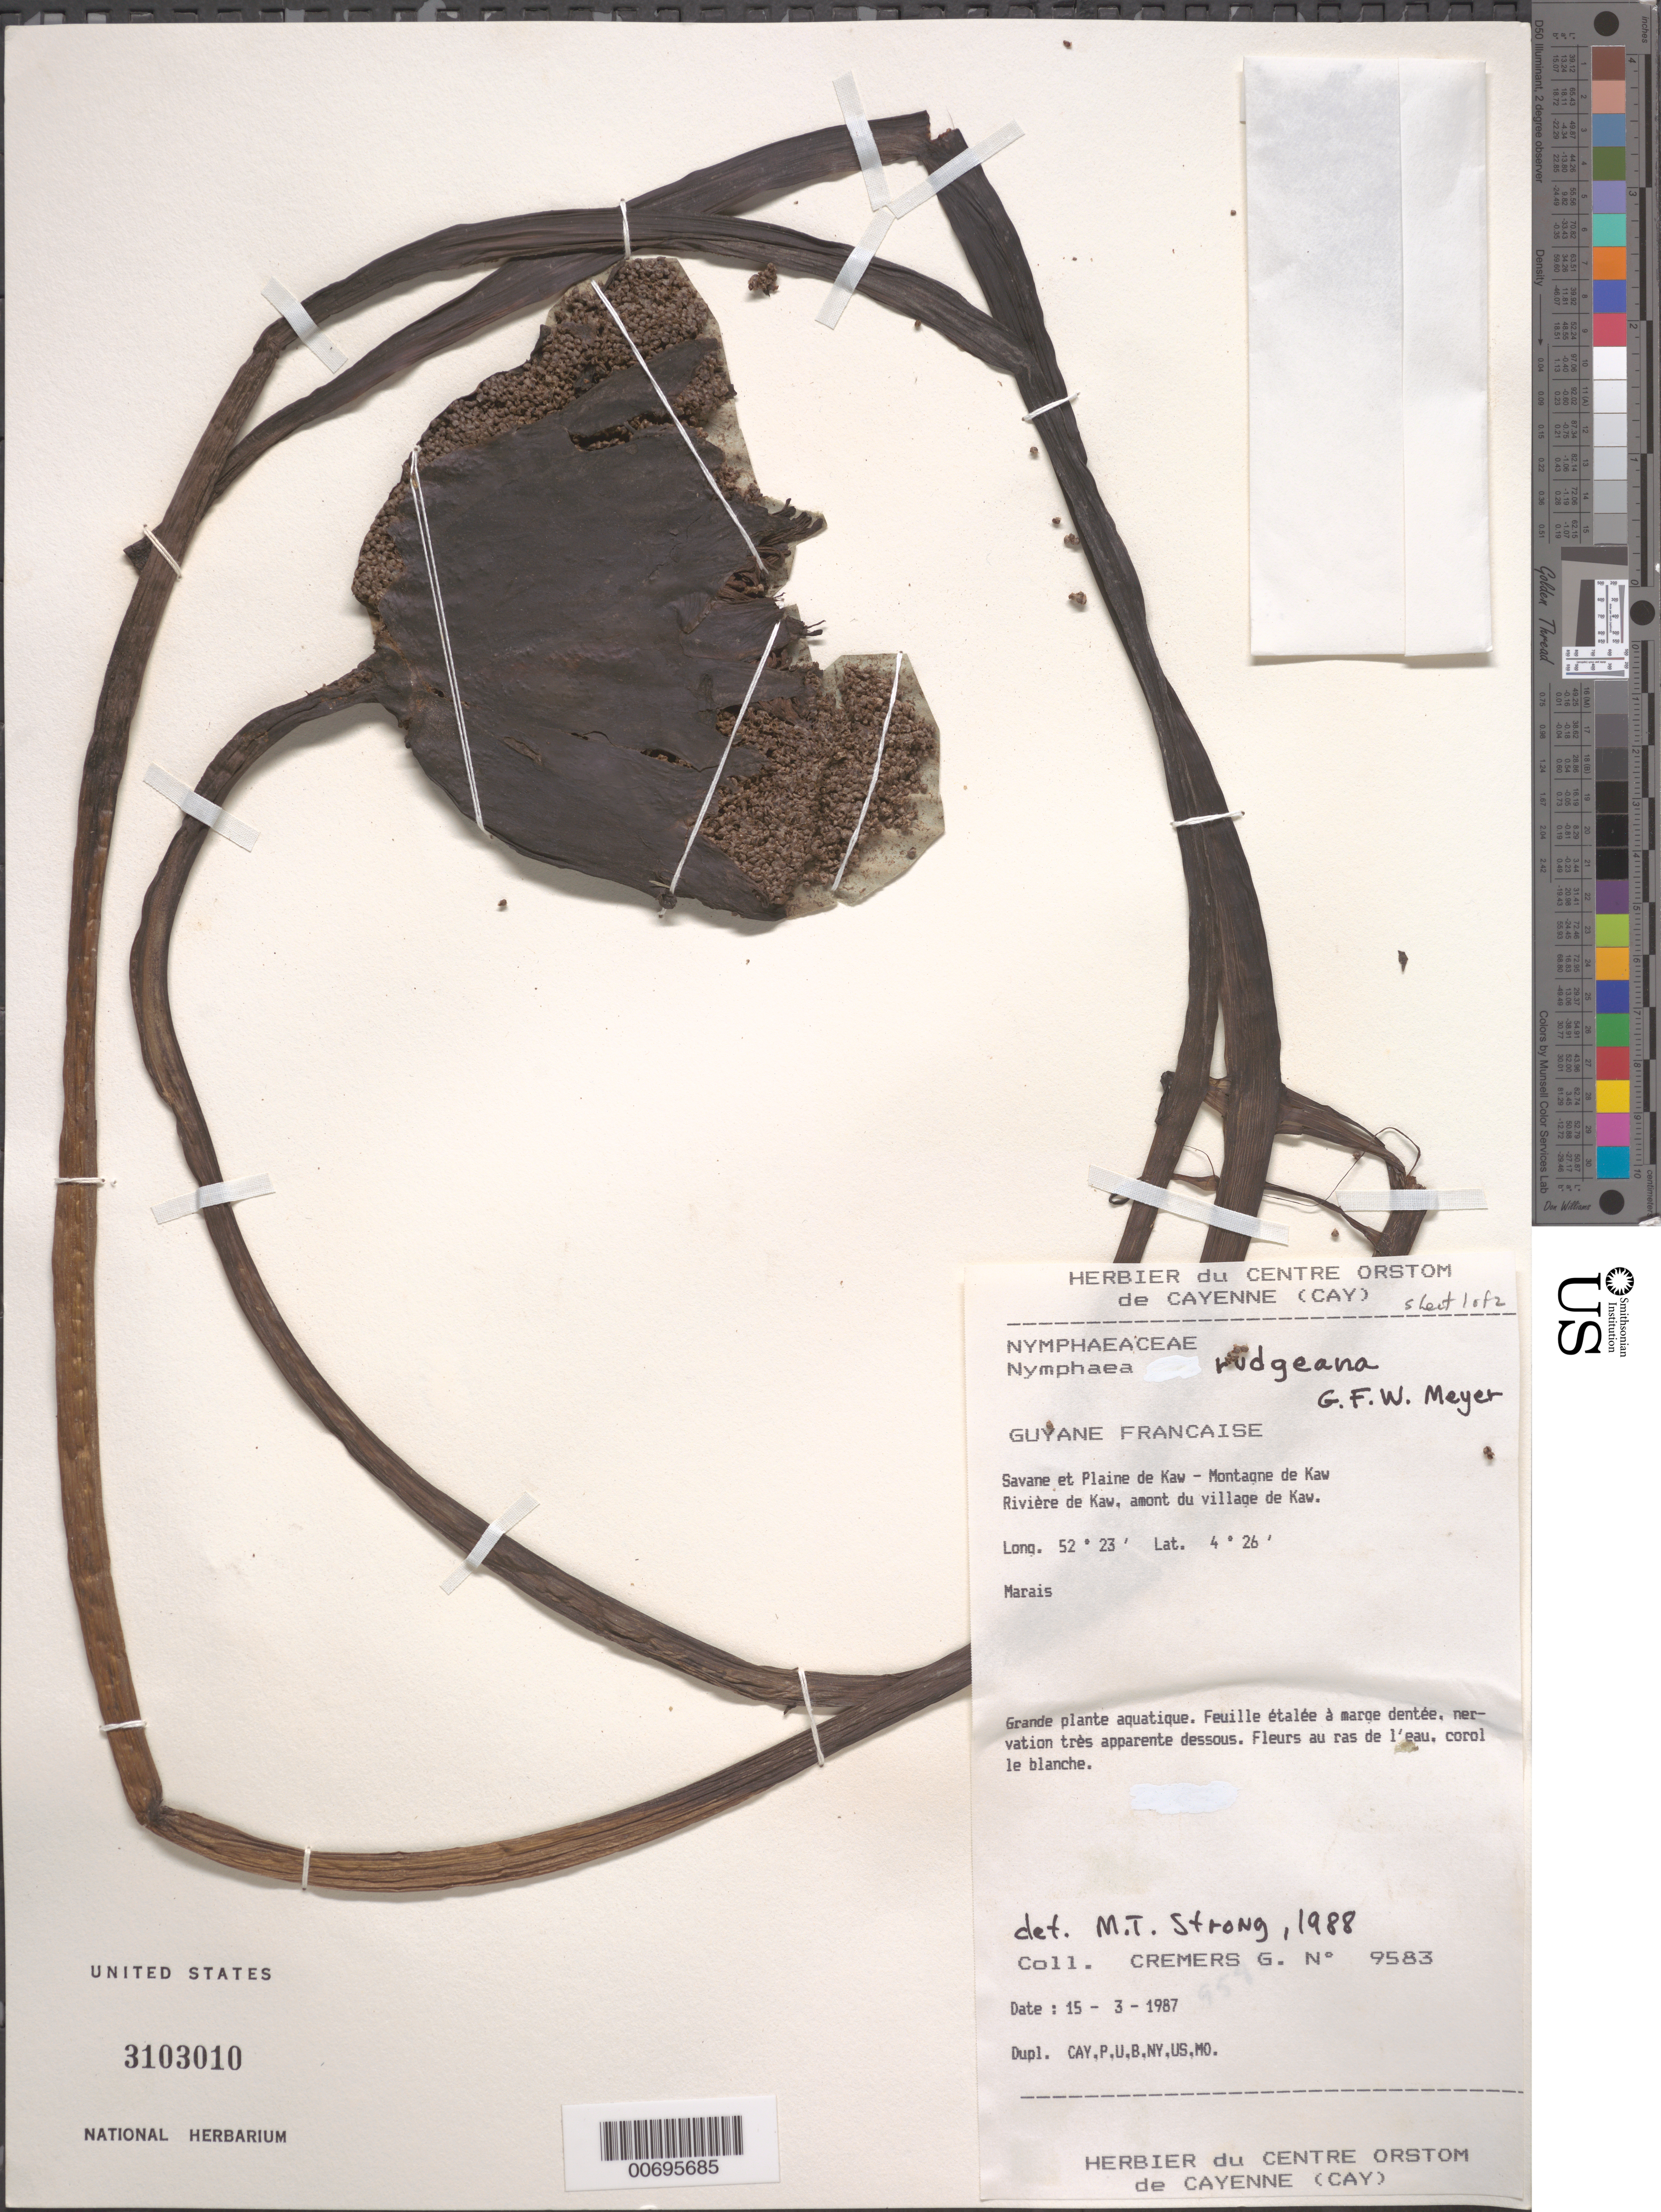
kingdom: Plantae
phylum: Tracheophyta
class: Magnoliopsida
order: Nymphaeales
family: Nymphaeaceae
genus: Nymphaea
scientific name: Nymphaea rudgeana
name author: G. Mey.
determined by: Strong, M. T., (US), Smithsonian Institution - National Museum of Natural History (UNITED STATES)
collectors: G. Cremers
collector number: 9583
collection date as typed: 15-Mar-87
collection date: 1987-03-15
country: French Guiana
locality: Montagne de Kaw, PK 45.5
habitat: Marsh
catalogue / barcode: US 3103010